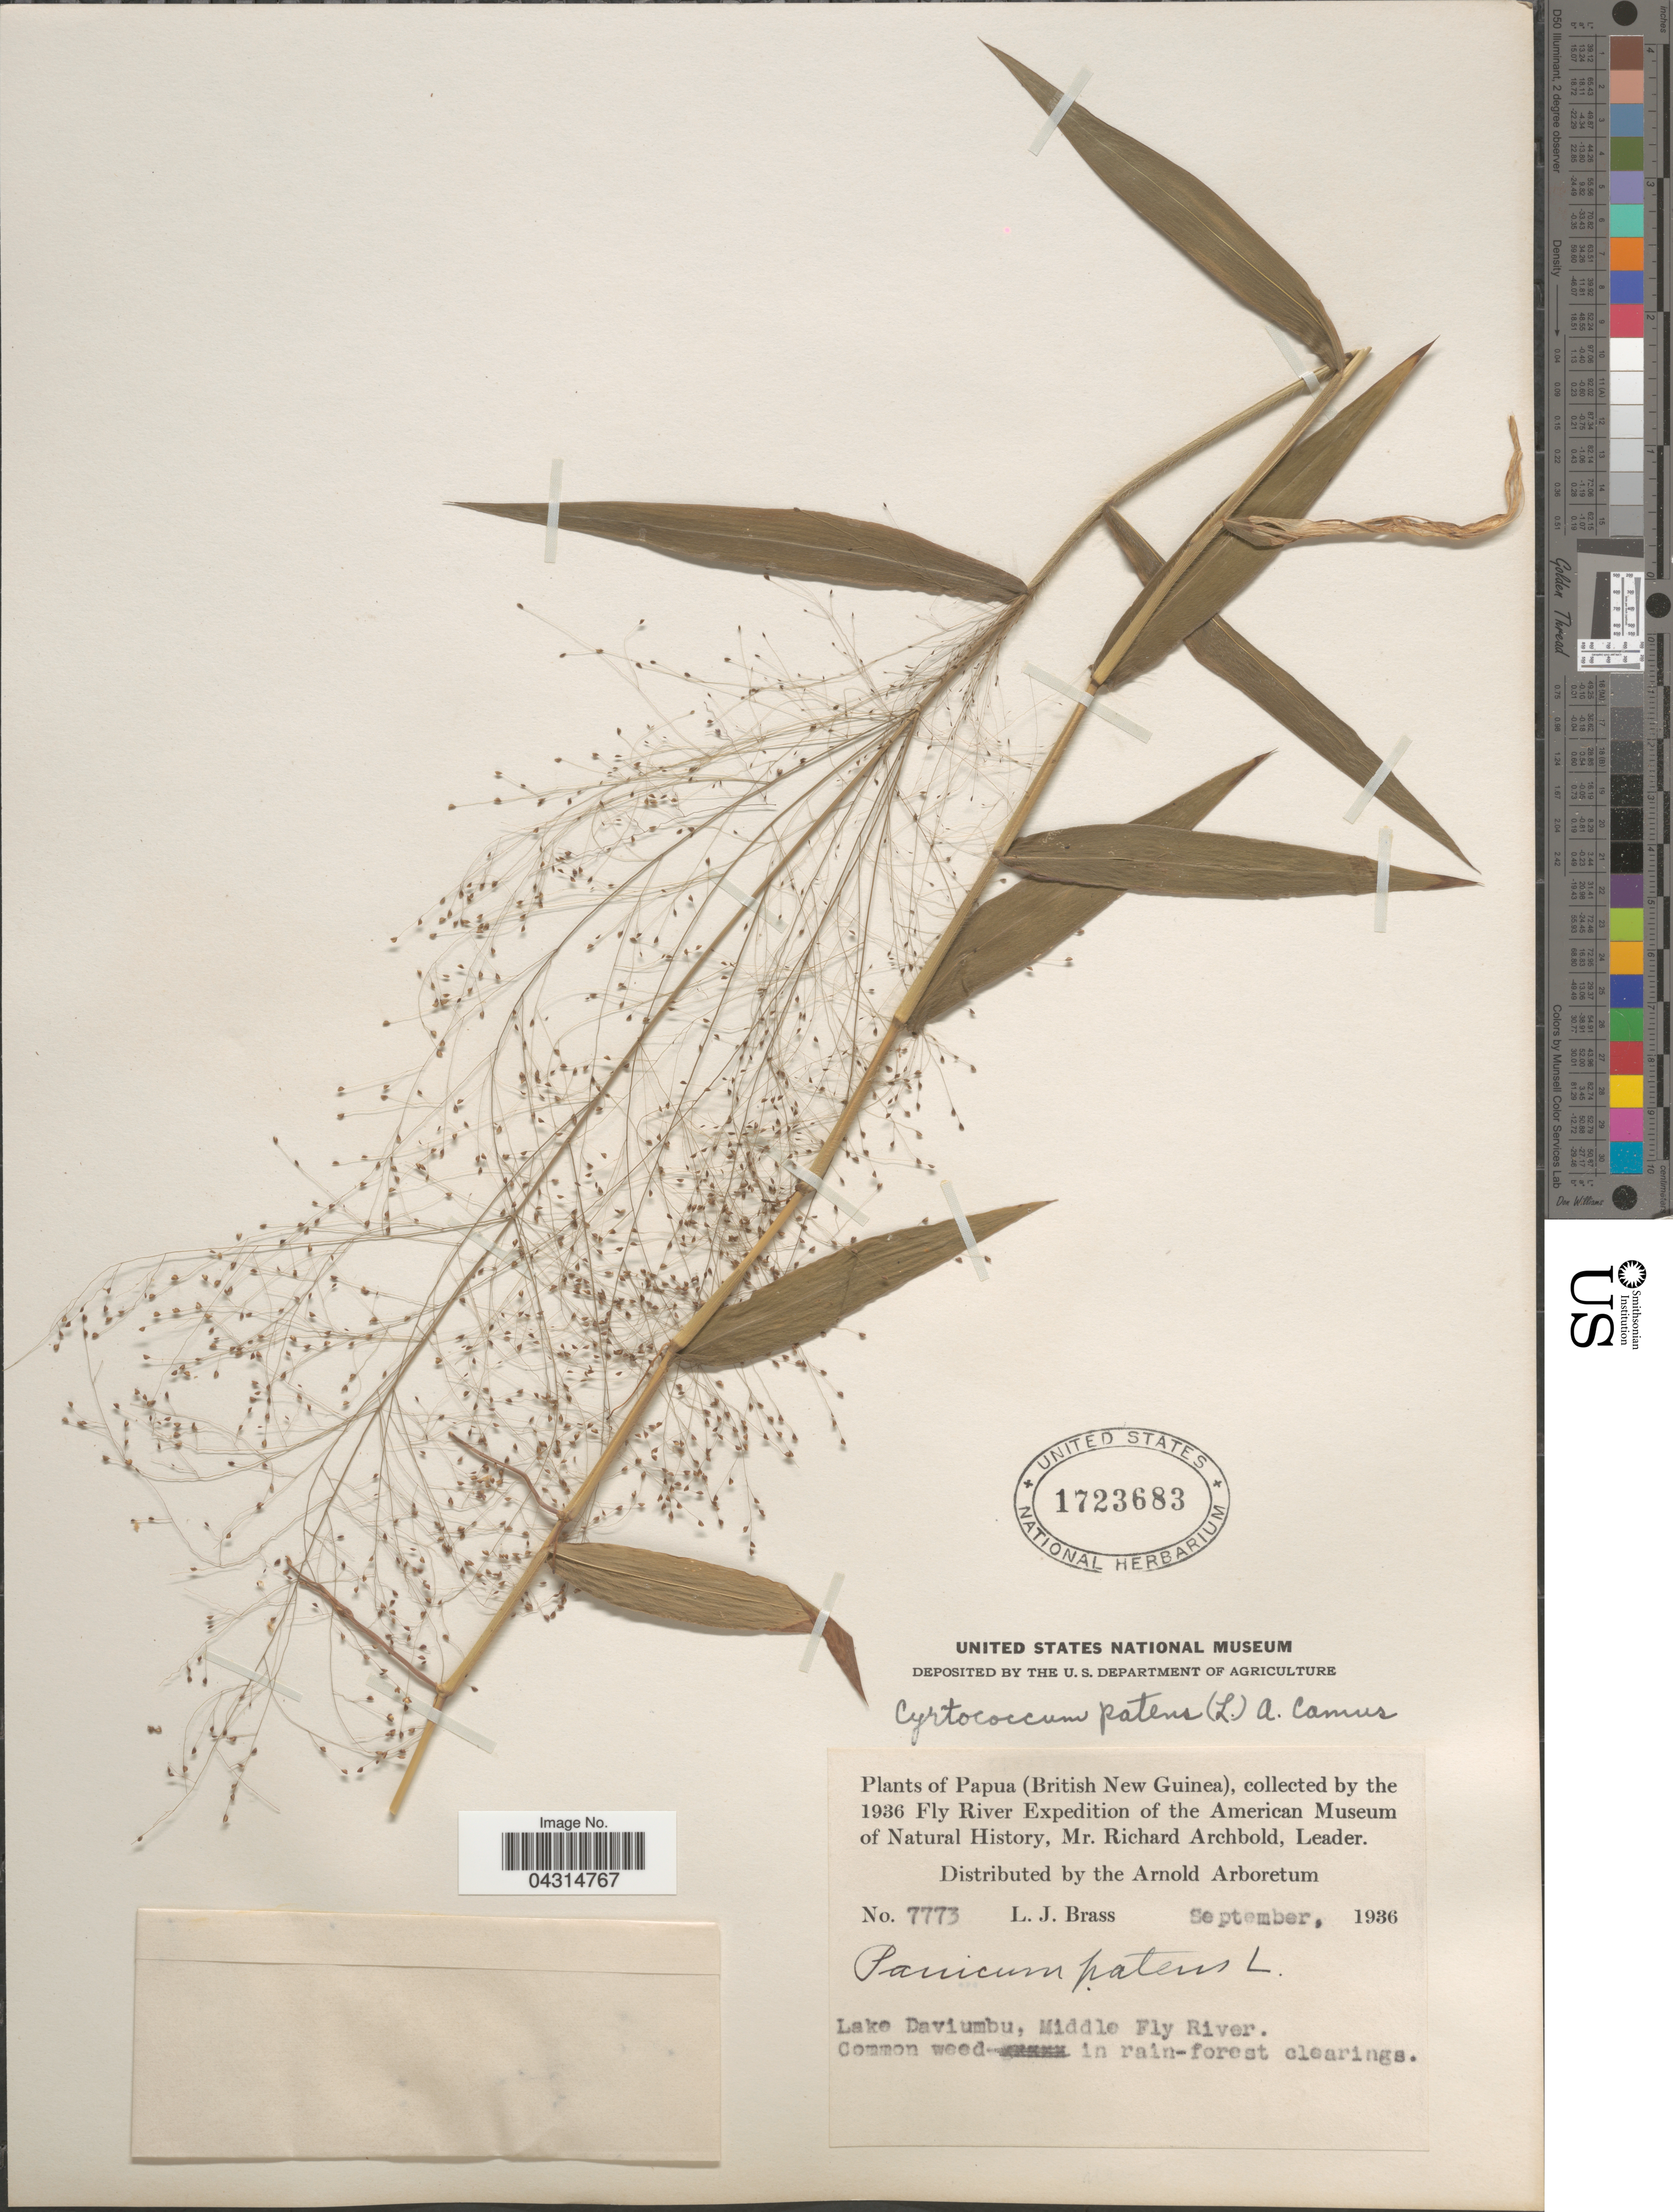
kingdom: Plantae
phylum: Tracheophyta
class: Liliopsida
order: Poales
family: Poaceae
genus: Cyrtococcum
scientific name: Cyrtococcum sp.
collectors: L. J. Brass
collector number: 7773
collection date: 1936-09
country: Papua New Guinea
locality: Papua (British New Guinea) by the 1933 New Guinea Expedition of The American Museum of Natural History. Lake Daviumbu, Middle Fly River.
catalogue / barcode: US 1723683